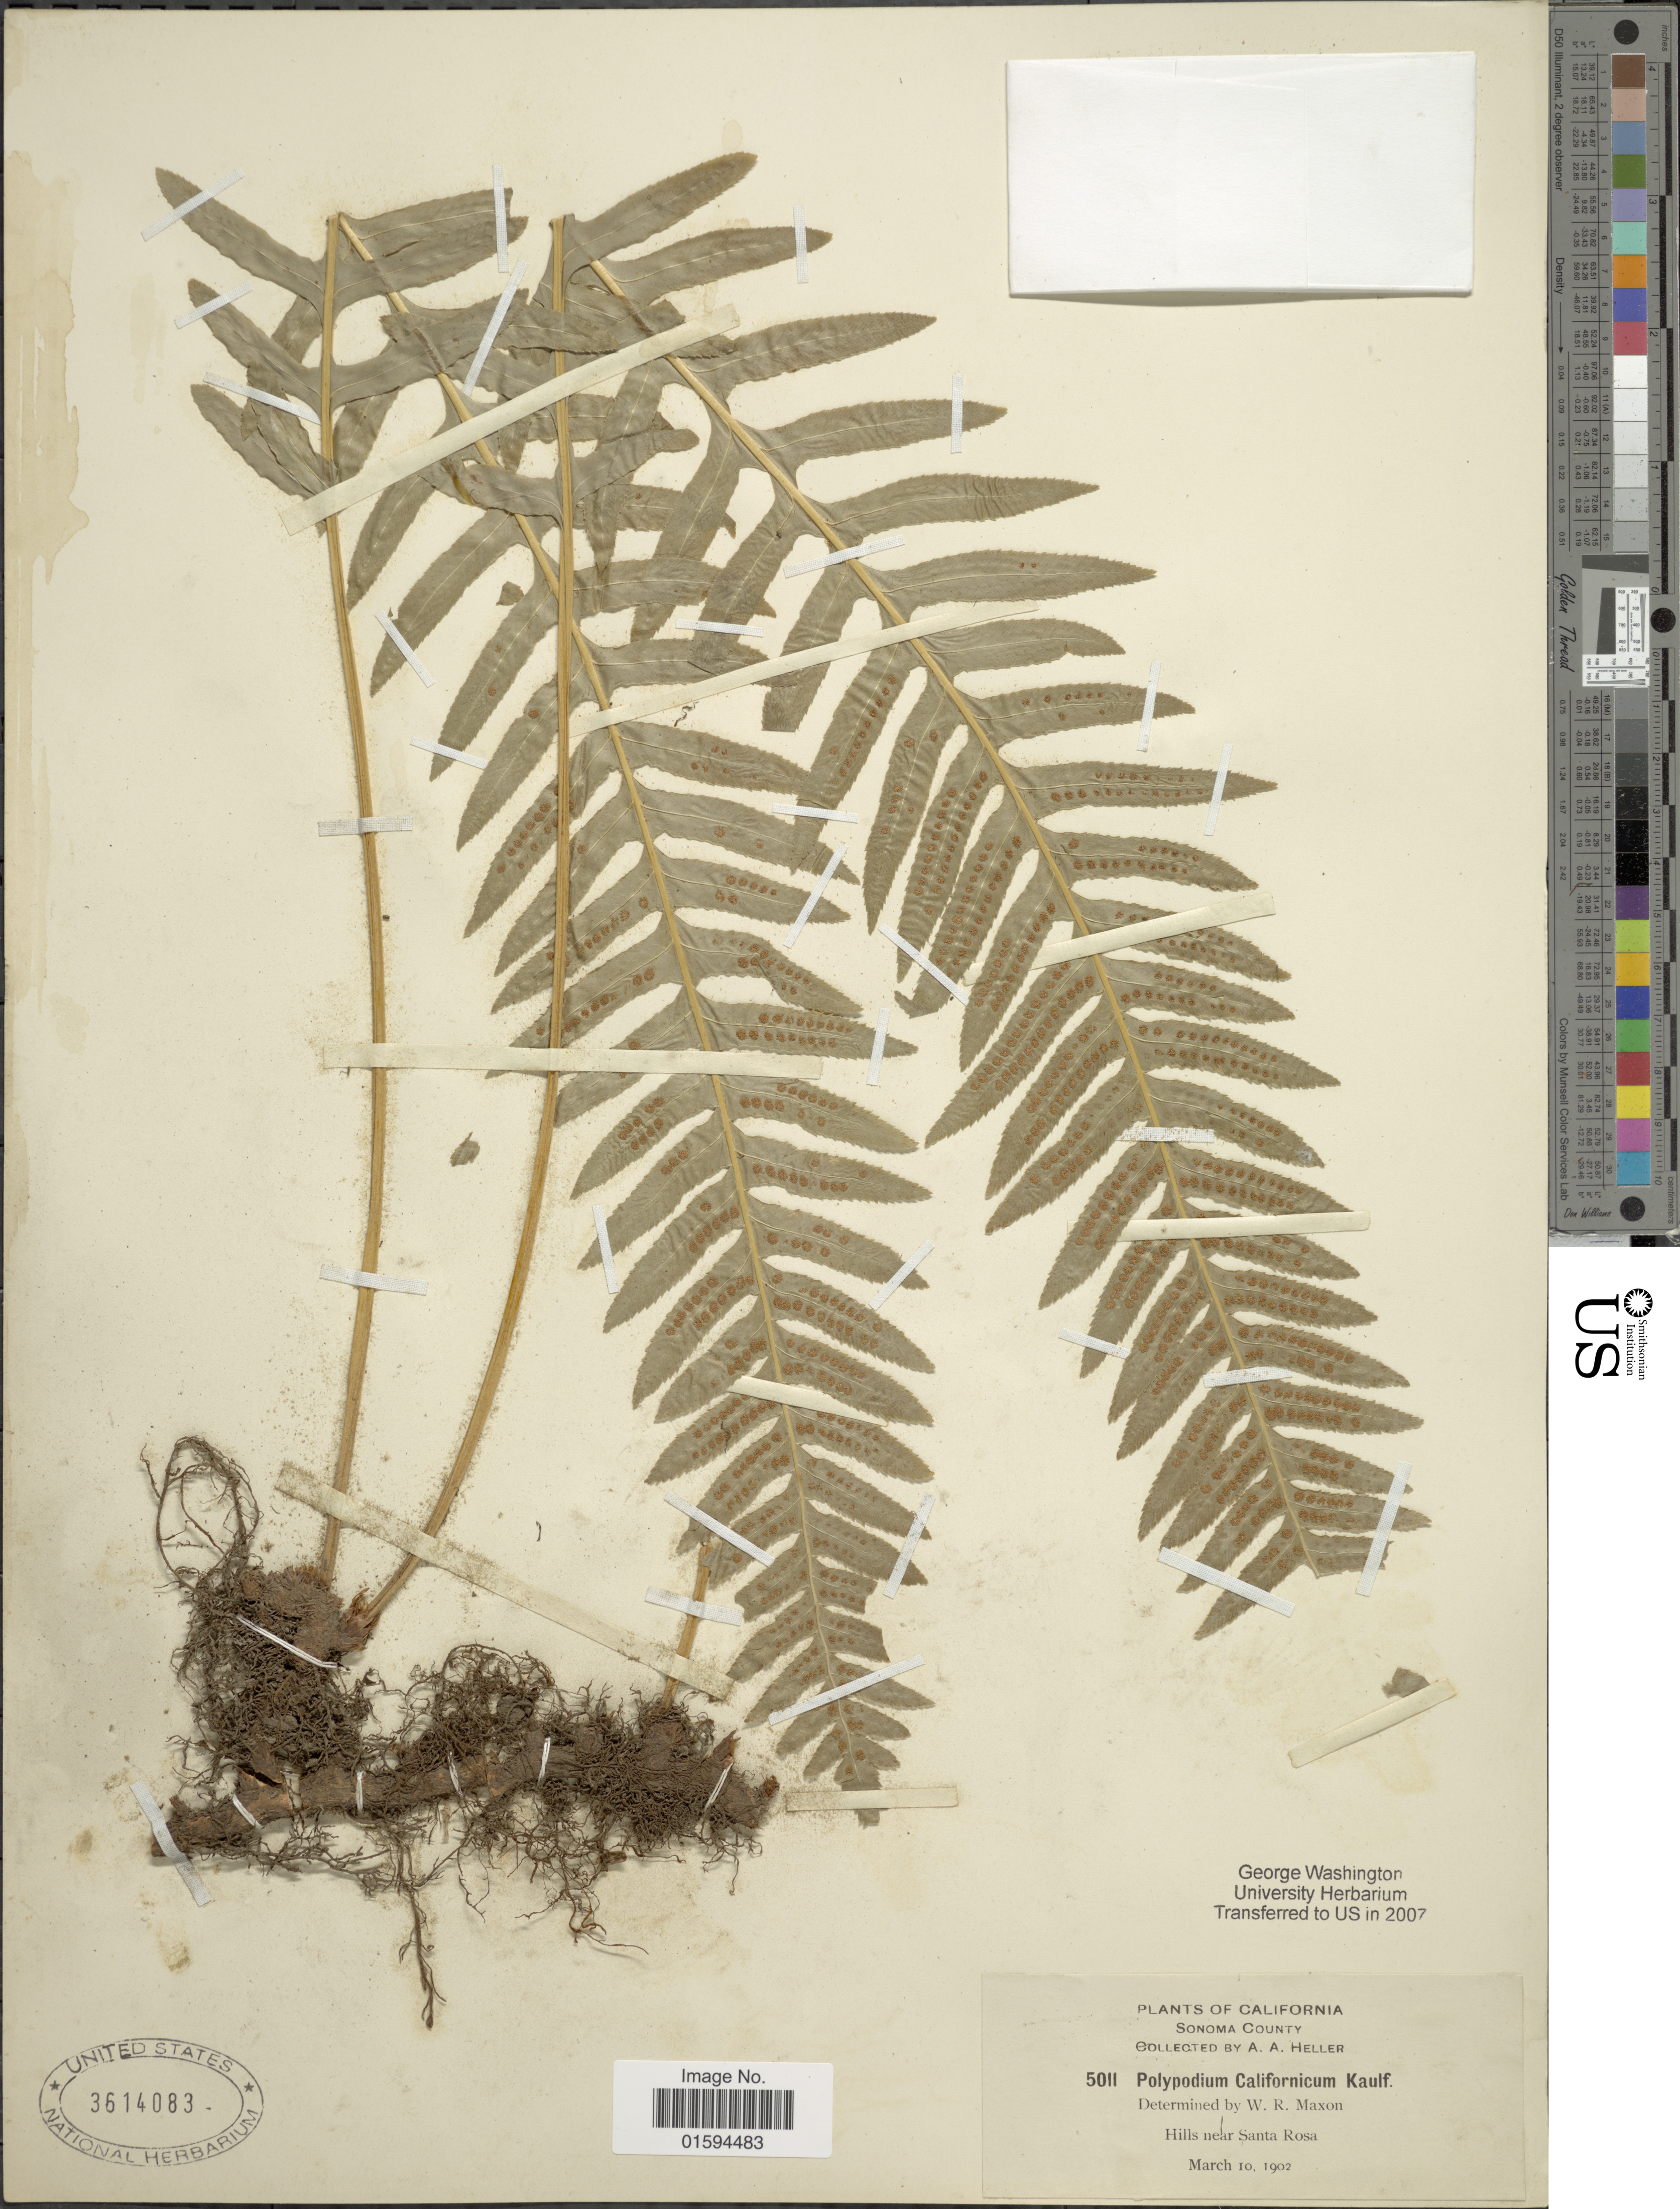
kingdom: Plantae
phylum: Tracheophyta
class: Polypodiopsida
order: Polypodiales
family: Polypodiaceae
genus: Polypodium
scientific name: Polypodium californicum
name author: Kaulf.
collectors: A. A. Heller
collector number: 5011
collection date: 1902-03-10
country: United States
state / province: California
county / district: Sonoma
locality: Sonoma County, hills near Santa Rosa.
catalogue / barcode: US 3614083